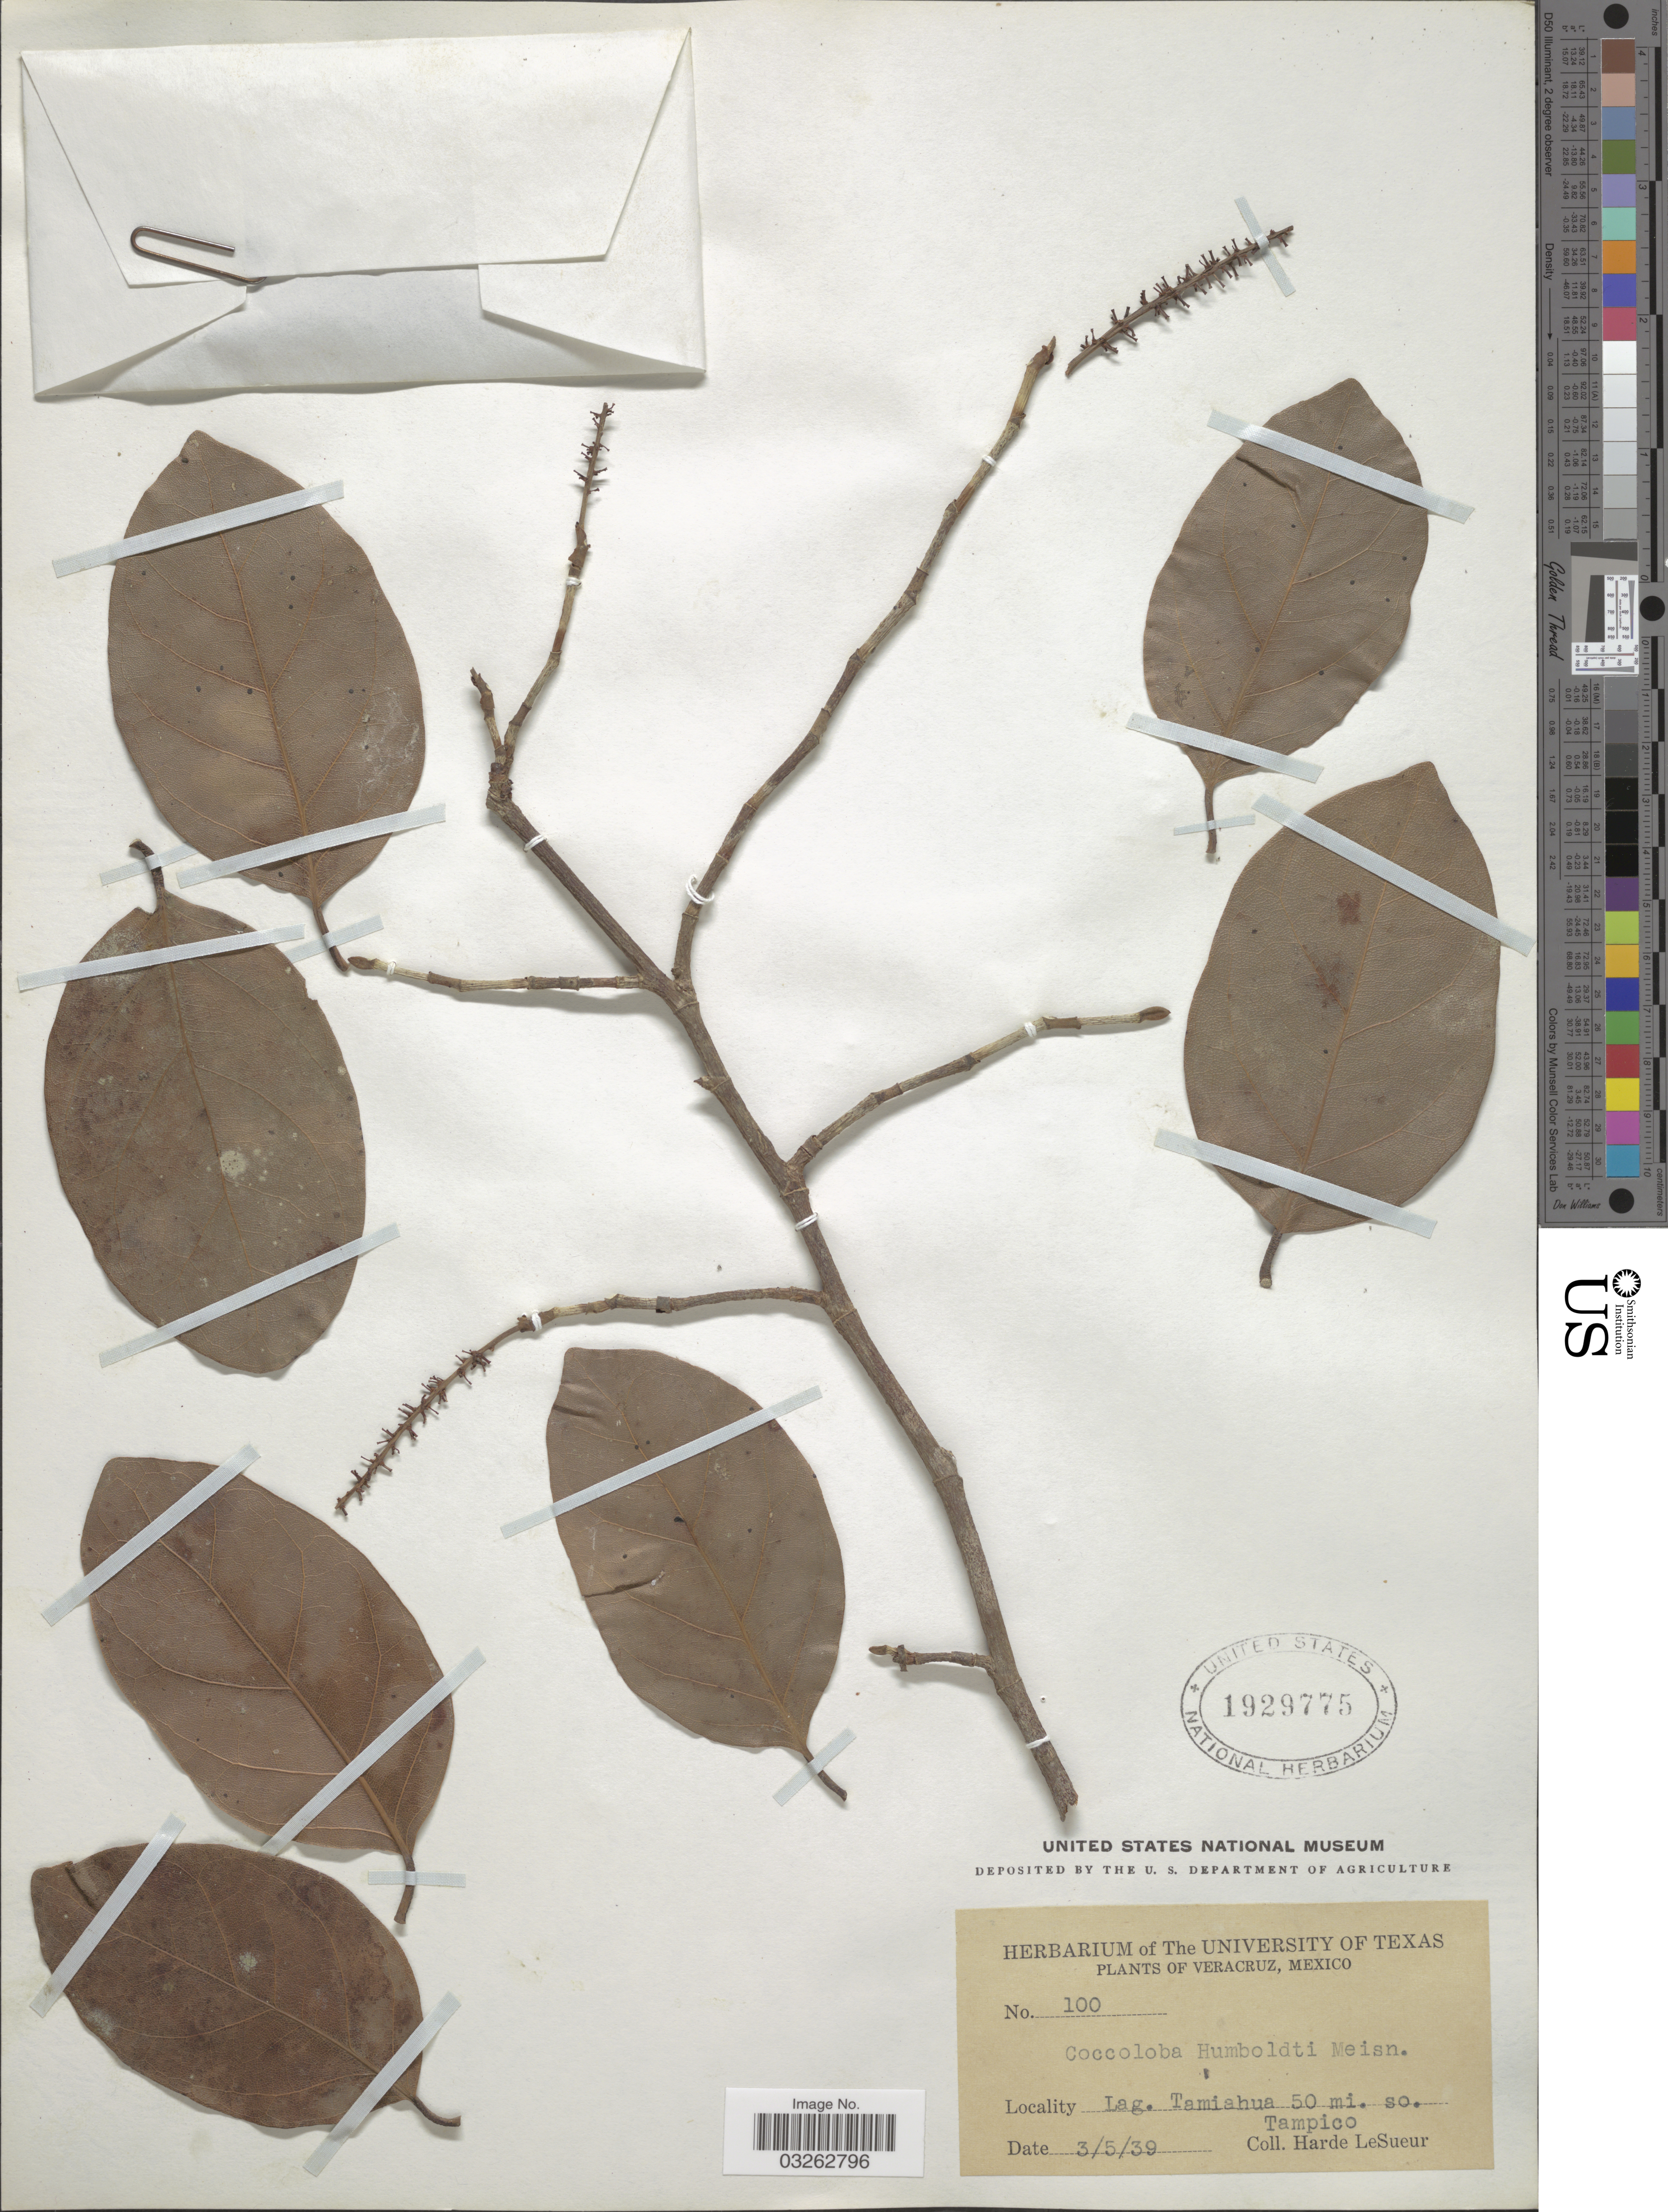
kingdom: Plantae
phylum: Tracheophyta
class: Magnoliopsida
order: Caryophyllales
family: Polygonaceae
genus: Coccoloba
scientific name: Coccoloba humboldtii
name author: Meisn.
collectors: H. LeSueur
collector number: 100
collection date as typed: Transcribed d/m/y: 3/5/39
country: Mexico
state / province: Veracruz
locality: Veracruz. Lag. Tamiahua 50 mi. so. Tampico.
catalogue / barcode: US 1929775